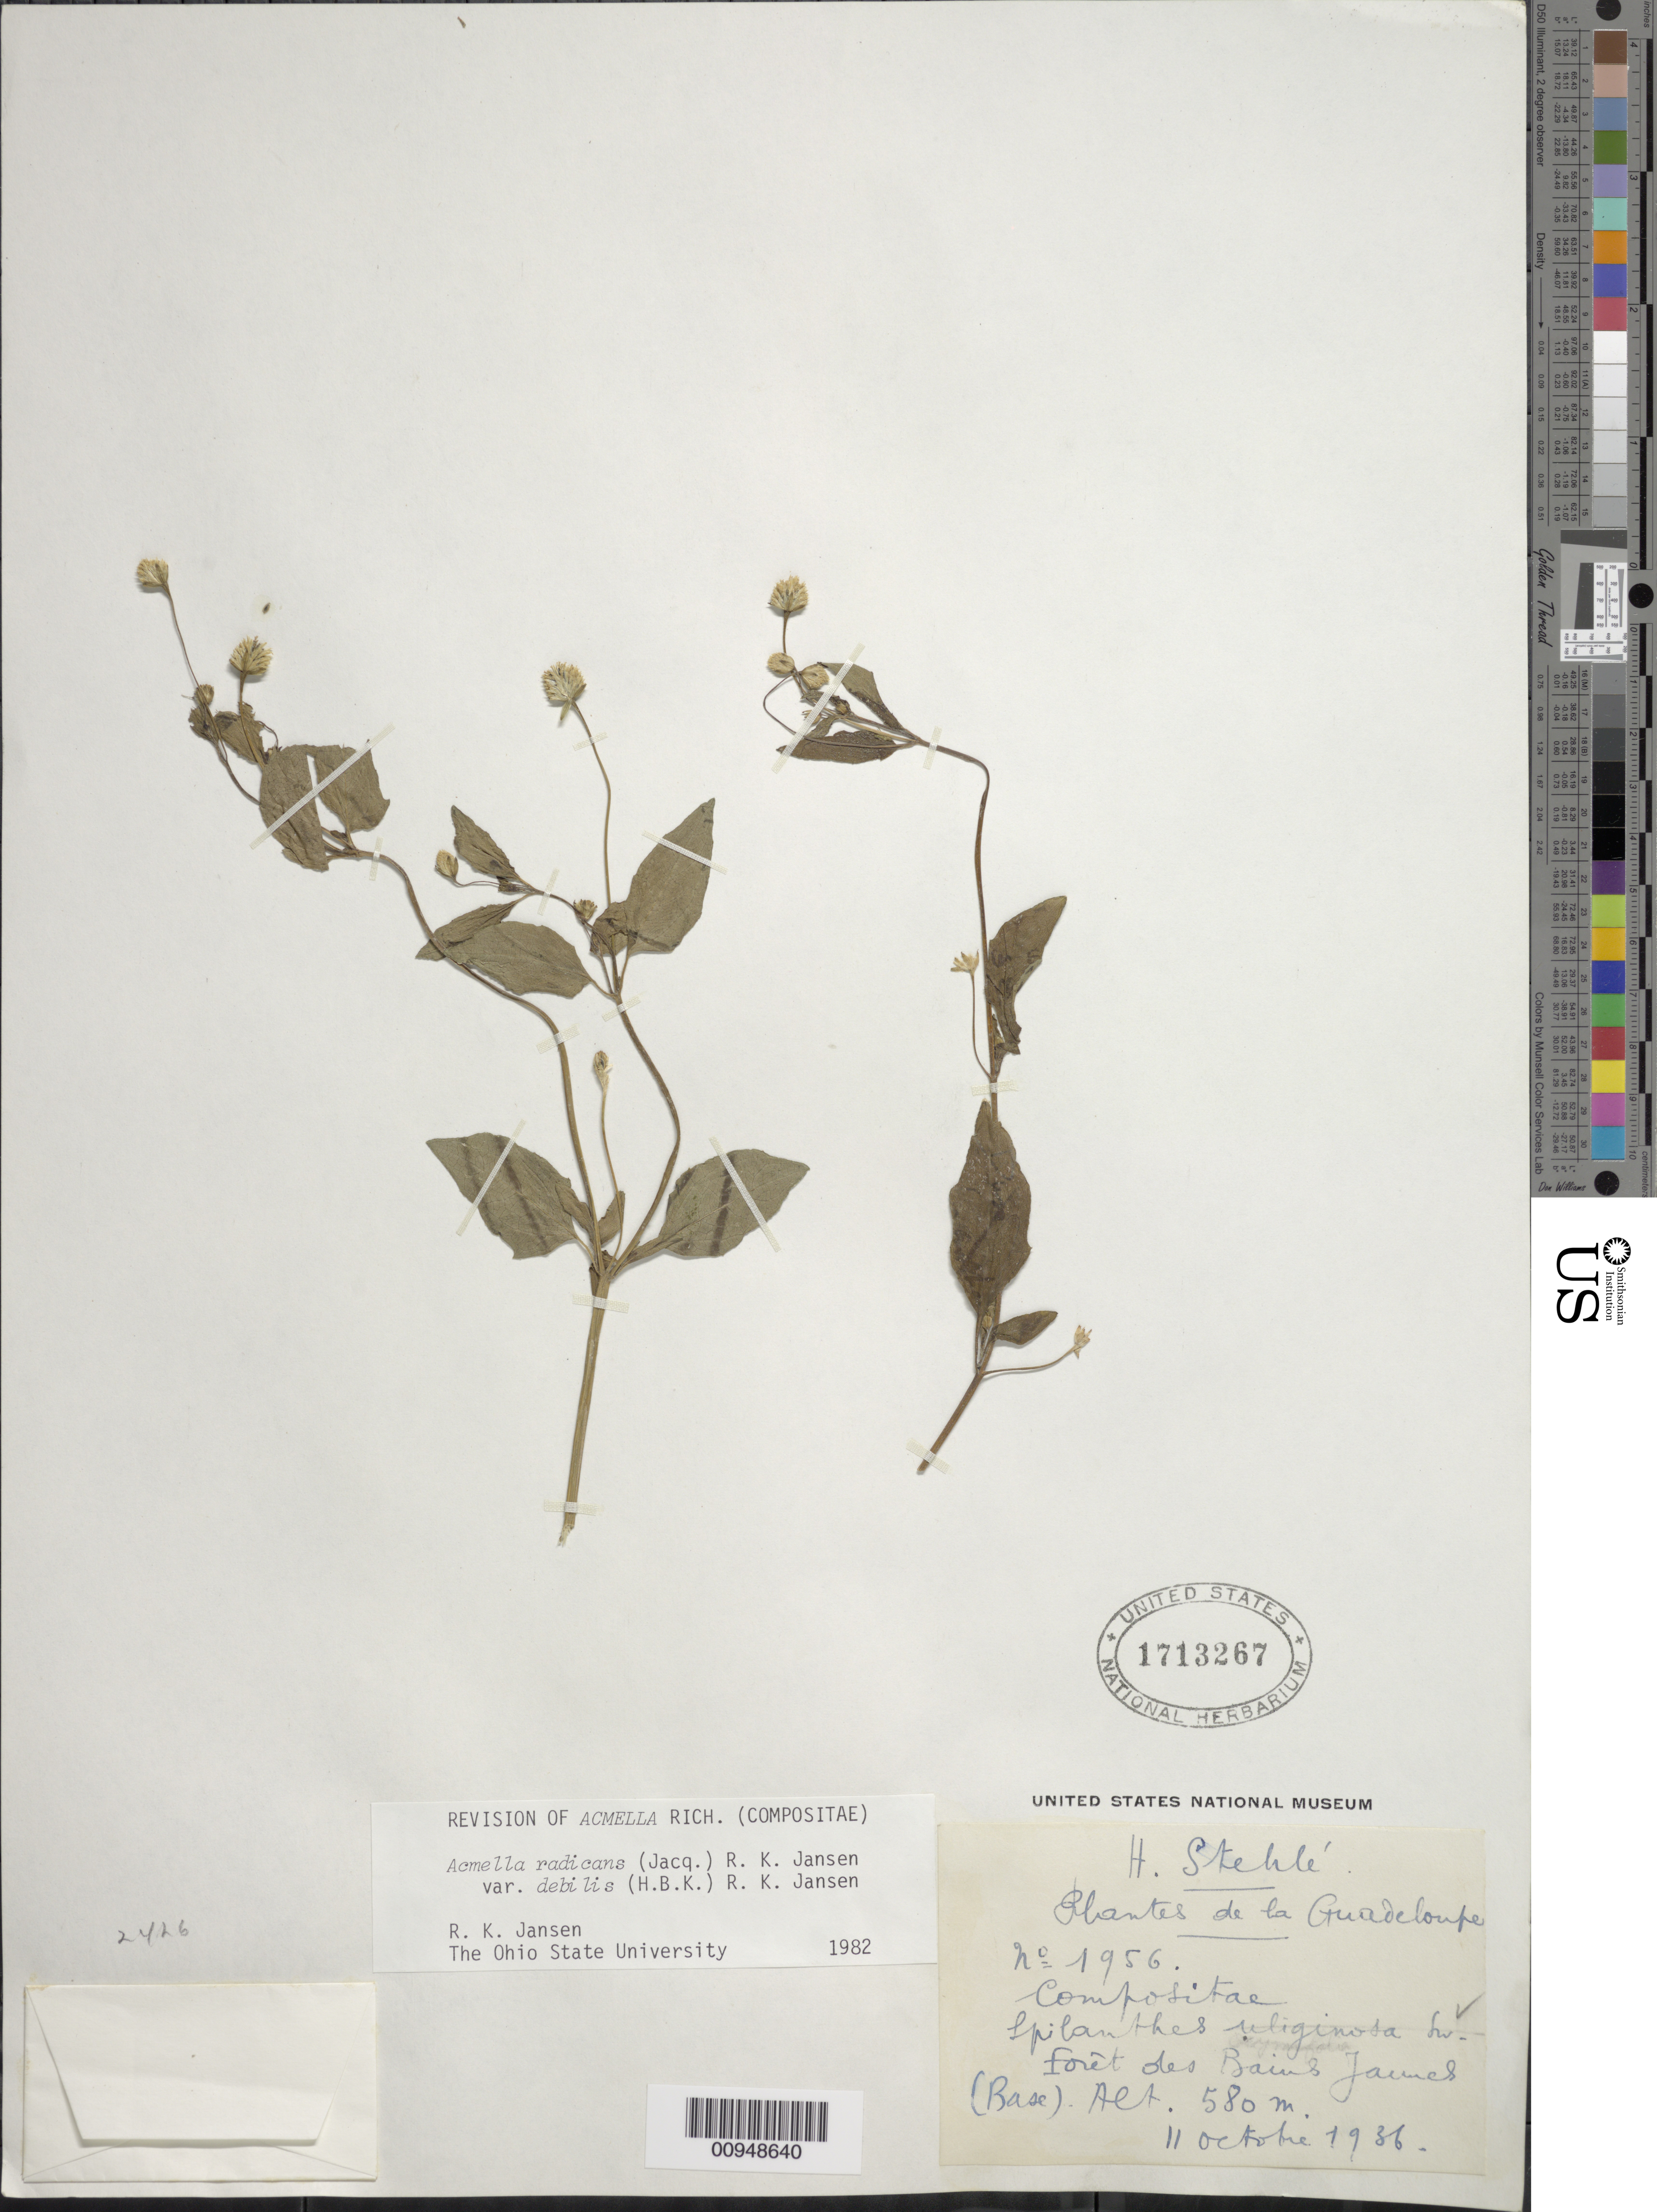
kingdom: Plantae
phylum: Tracheophyta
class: Magnoliopsida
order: Asterales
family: Asteraceae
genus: Acmella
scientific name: Acmella radicans var. debilis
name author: (Kunth) R.K. Jansen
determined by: Jansen, R. K.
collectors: H. Stehlé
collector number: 1956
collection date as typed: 11 Oct 1936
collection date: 1936-10-11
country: Guadeloupe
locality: Fôret des Bains Jaunes (Base)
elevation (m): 580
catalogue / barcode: US 1713267